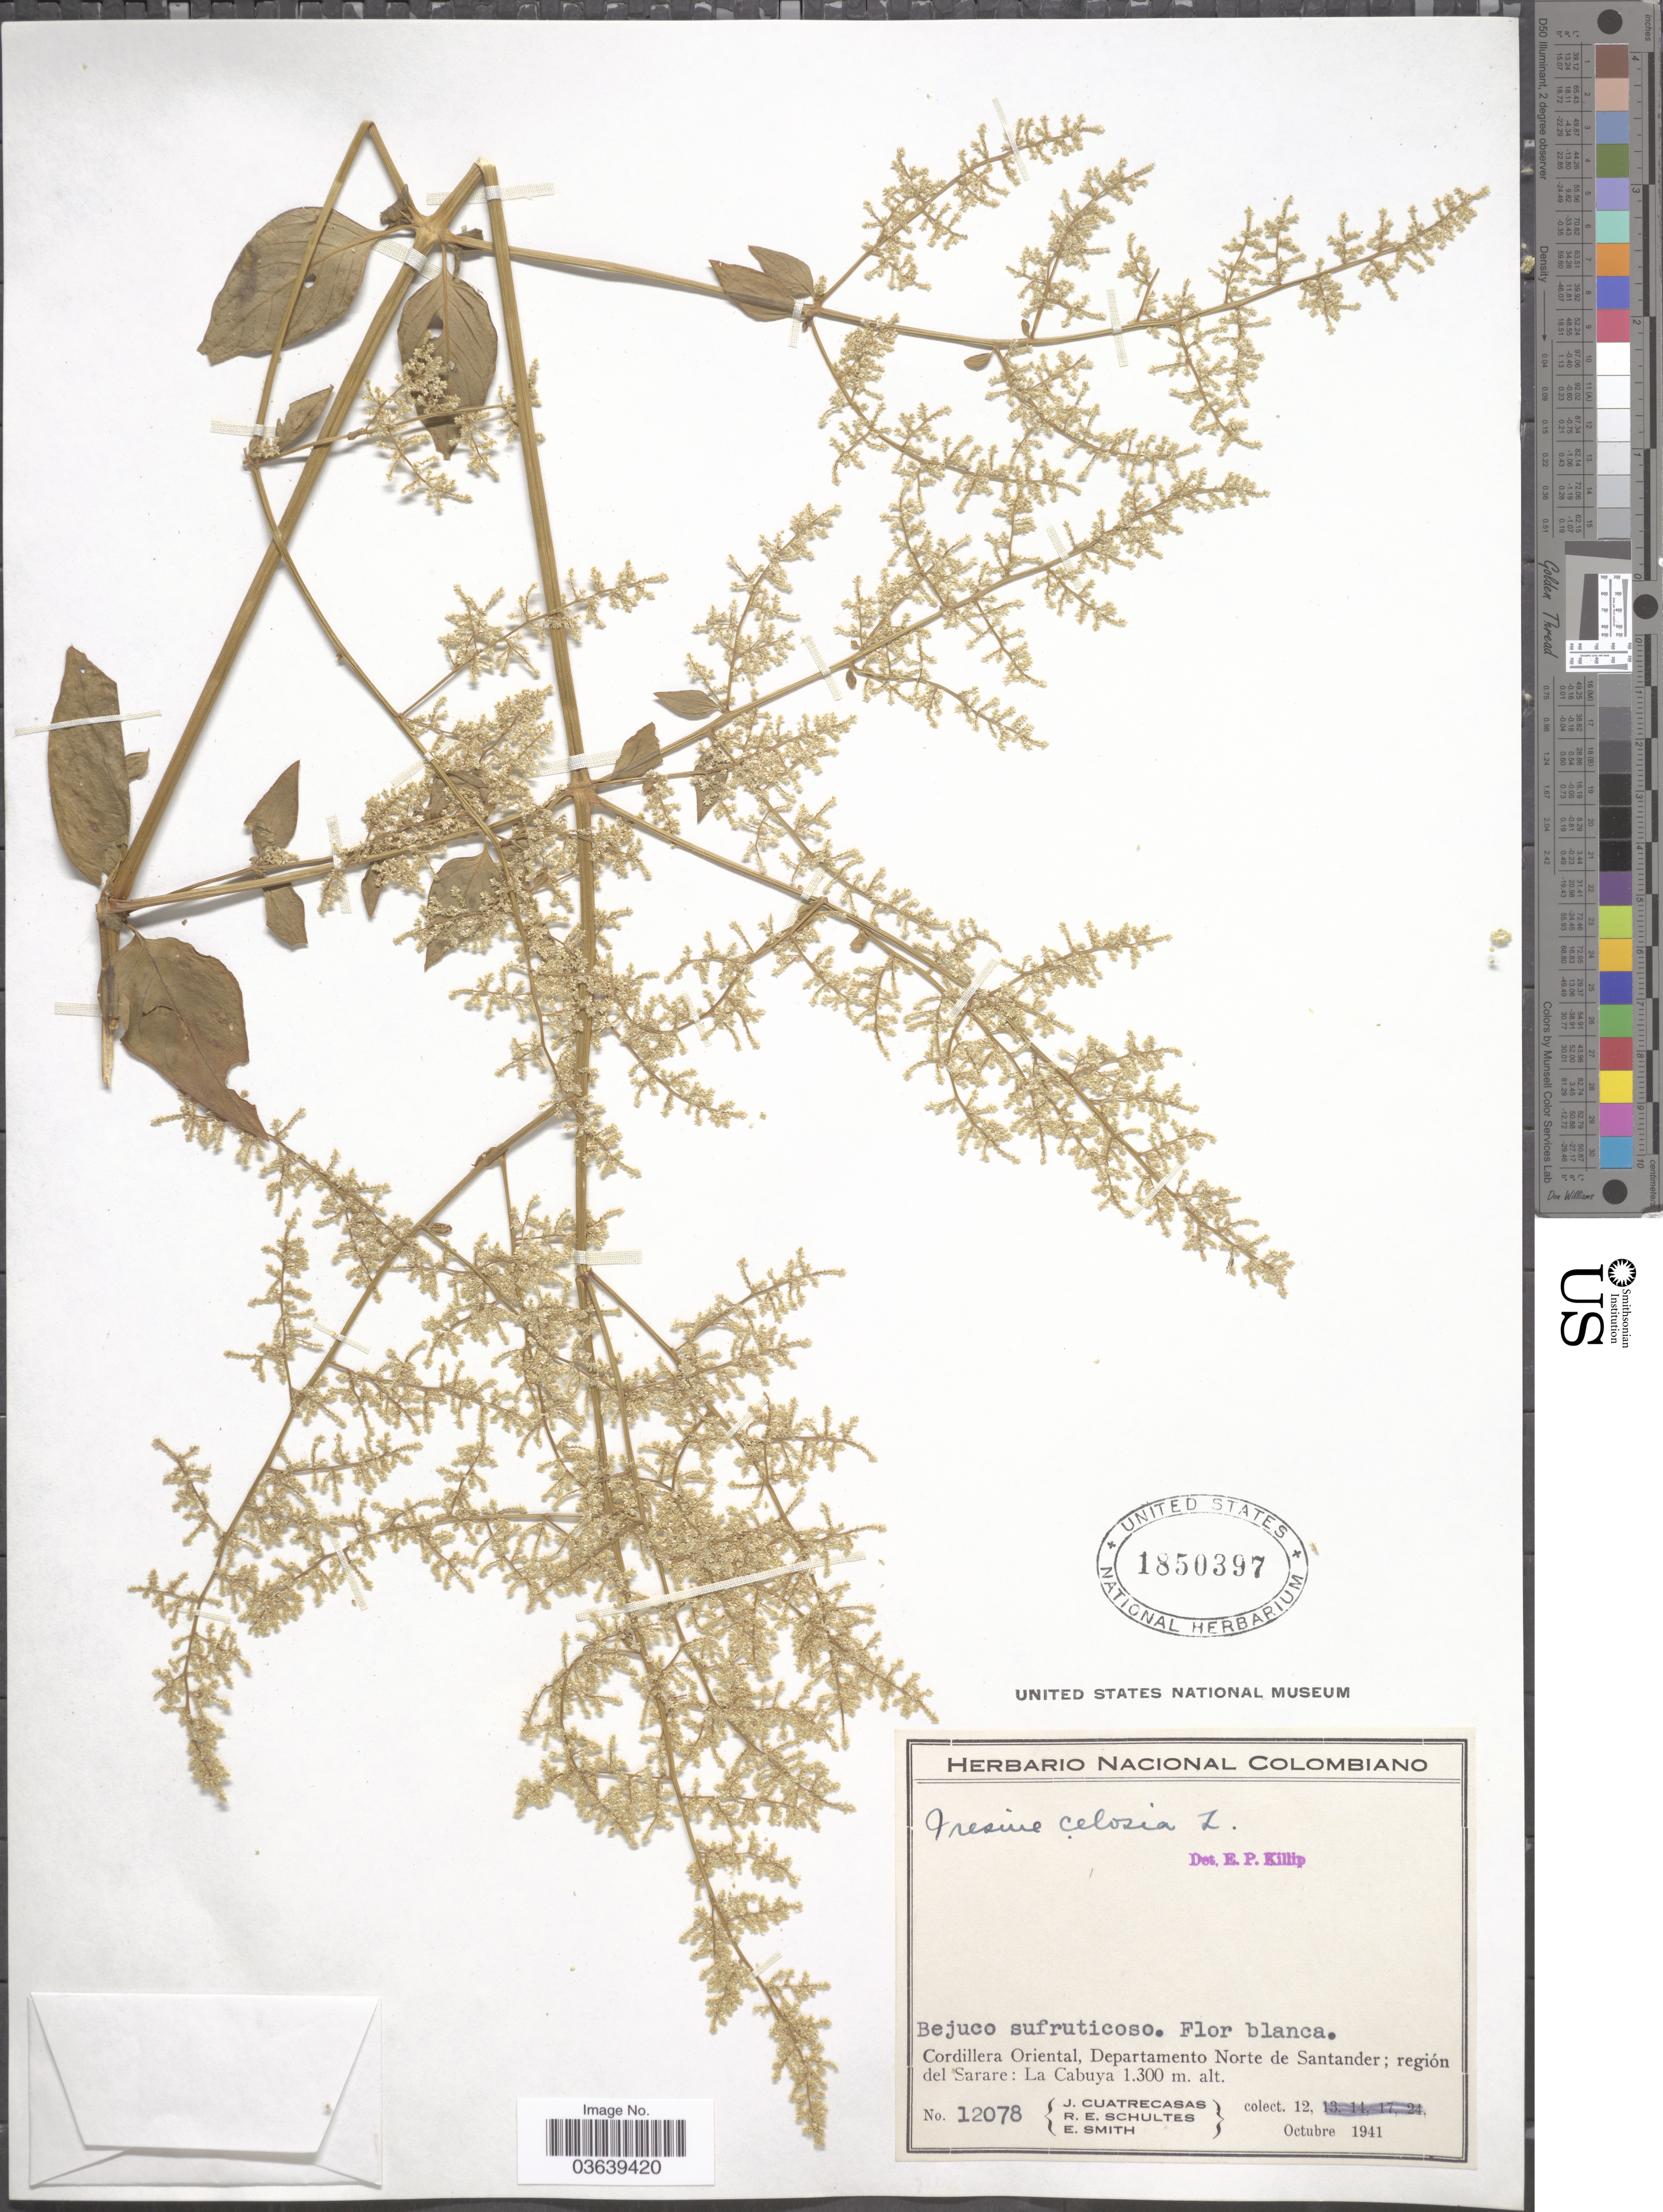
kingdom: Plantae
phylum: Tracheophyta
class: Magnoliopsida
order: Caryophyllales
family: Amaranthaceae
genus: Iresine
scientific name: Iresine celosia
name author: L.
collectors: J. Cuatrecasas, R. E. Schultes & E. Smith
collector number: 12078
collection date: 1941-10-12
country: Colombia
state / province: Norte de Santander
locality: Cordillera Oriental, Departamento Norte de Santander; región del Sarare: La Cabuya.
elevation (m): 1300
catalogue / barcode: US 1850397